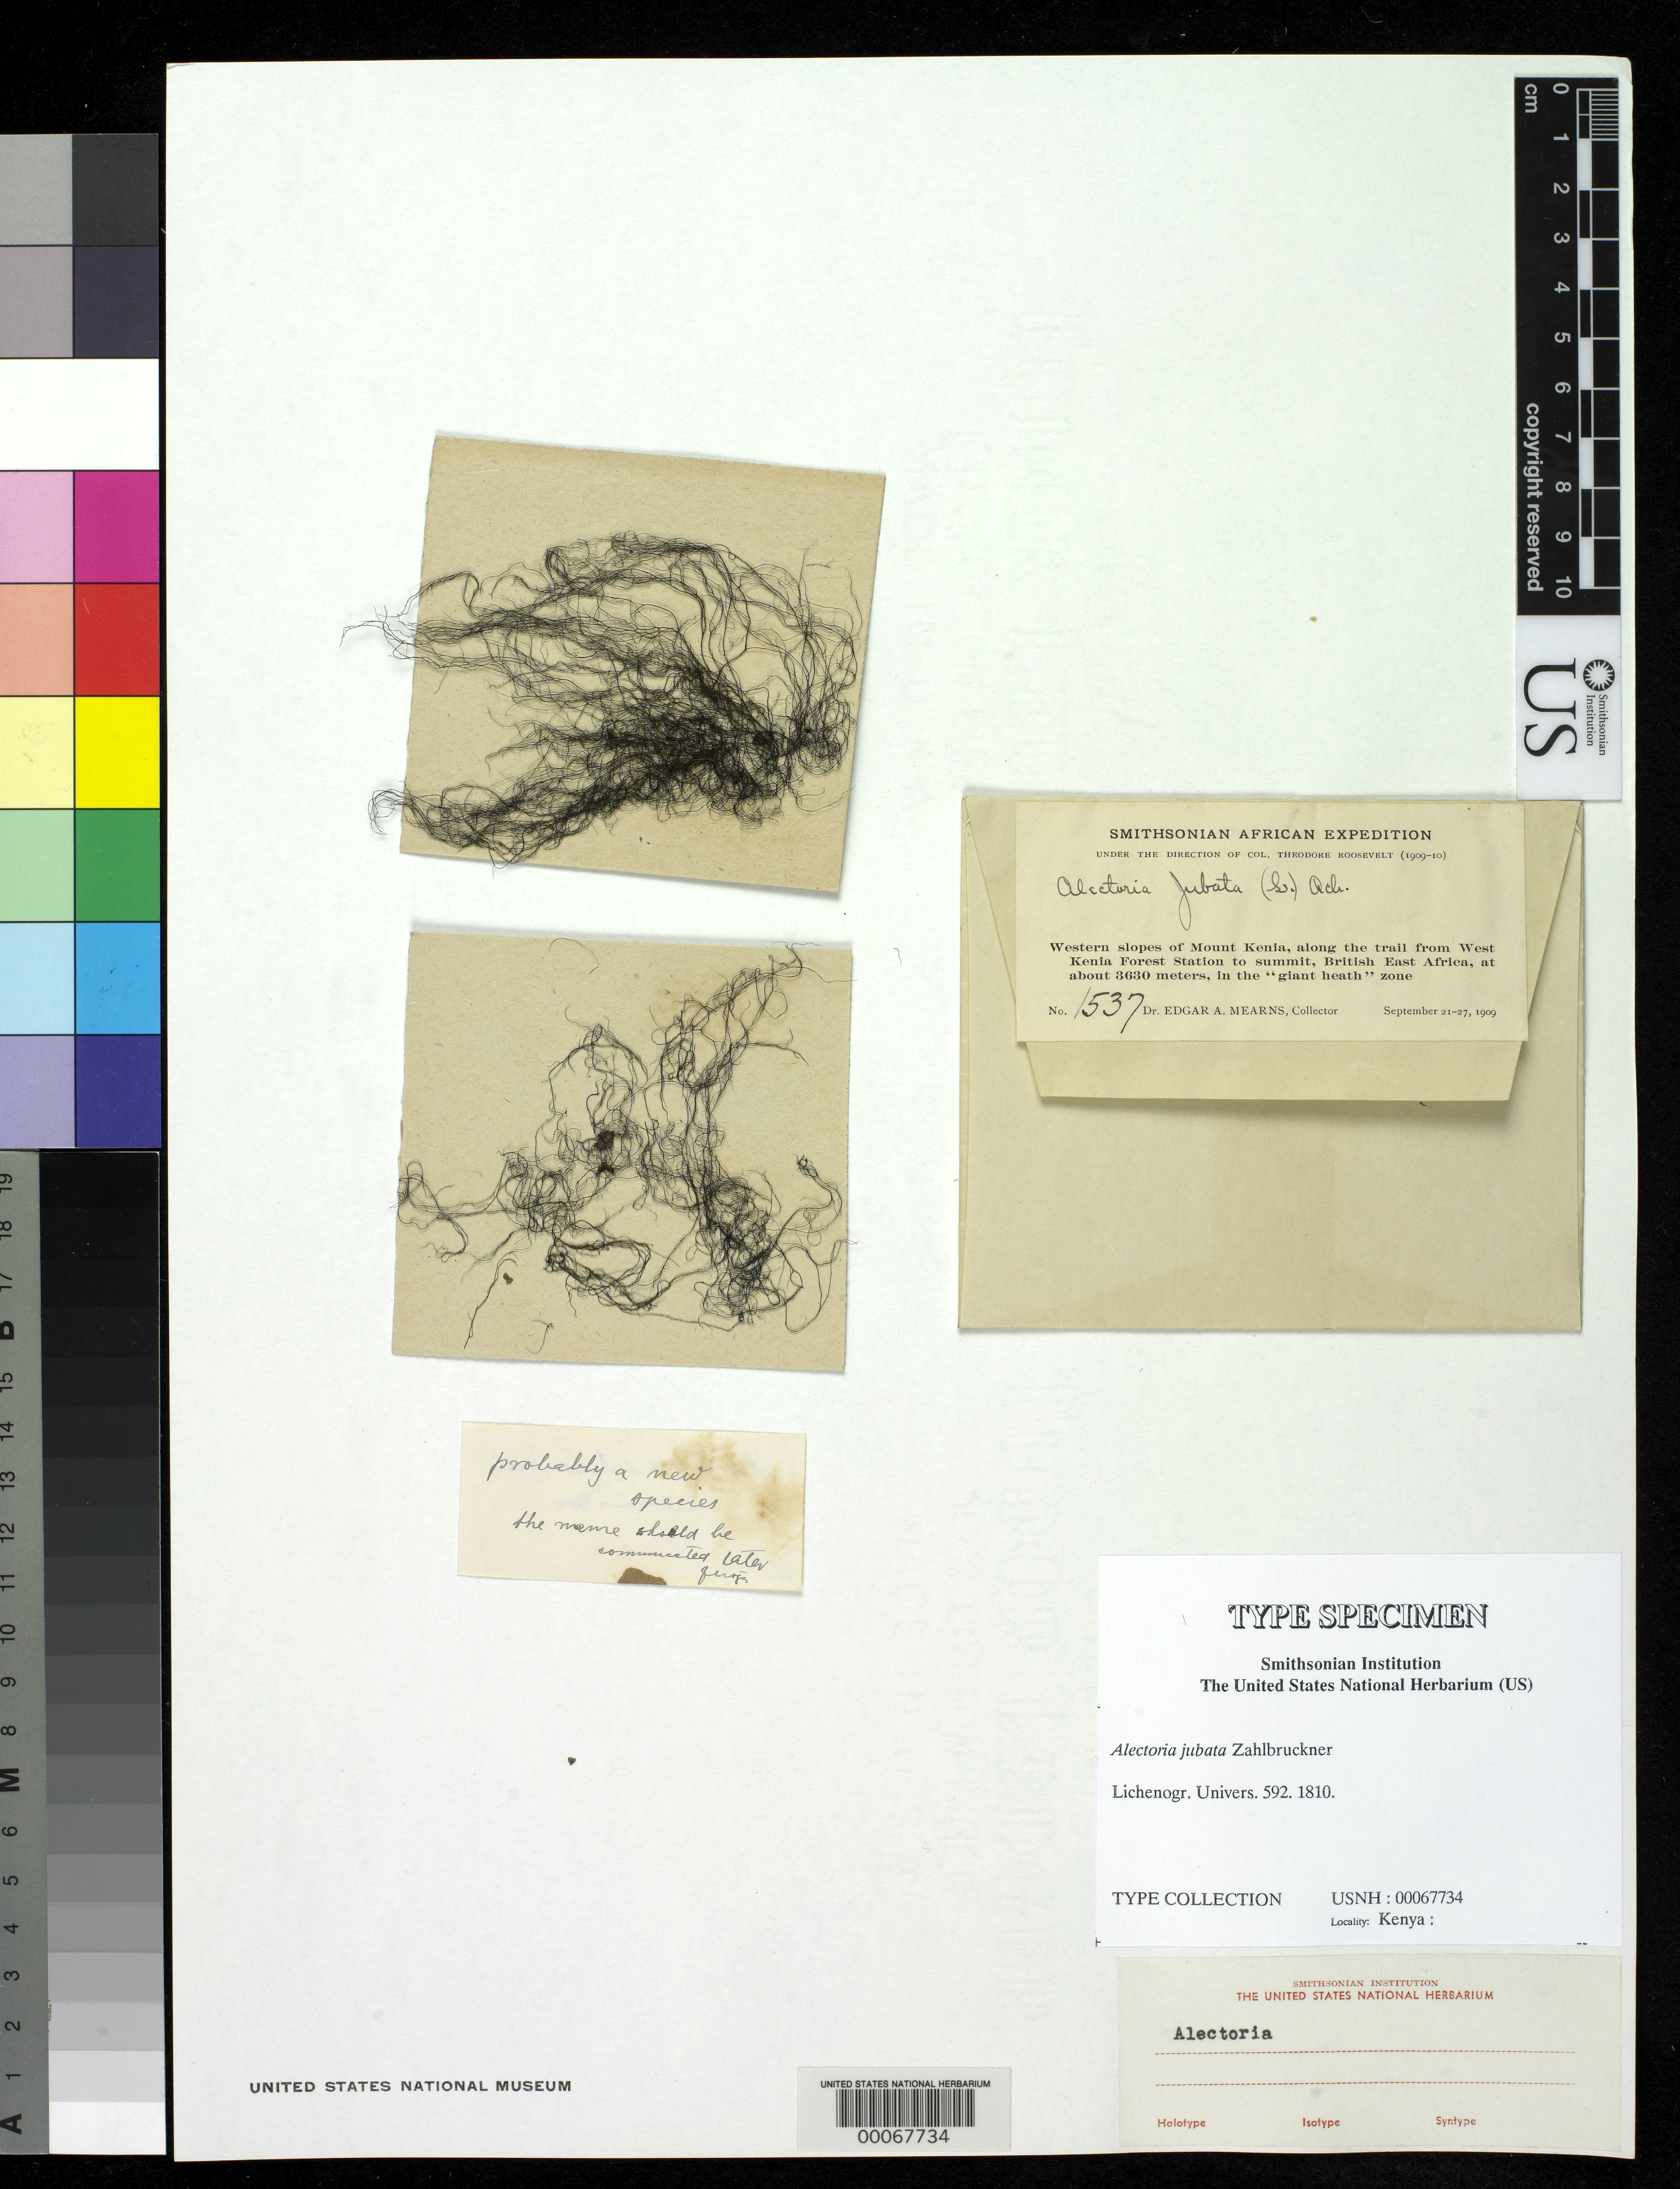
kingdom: Fungi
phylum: Ascomycota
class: Lecanoromycetes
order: Lecanorales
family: Parmeliaceae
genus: Alectoria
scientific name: Alectoria jubata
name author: Zahlbr.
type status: Type Collection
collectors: E. A. Mearns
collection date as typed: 21 Sep 1909 to 27 Sep 1909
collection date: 1909-09-21/1909-09-27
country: Kenya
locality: Mt. Kenia, along train from W Kenia Forest Station to summit.